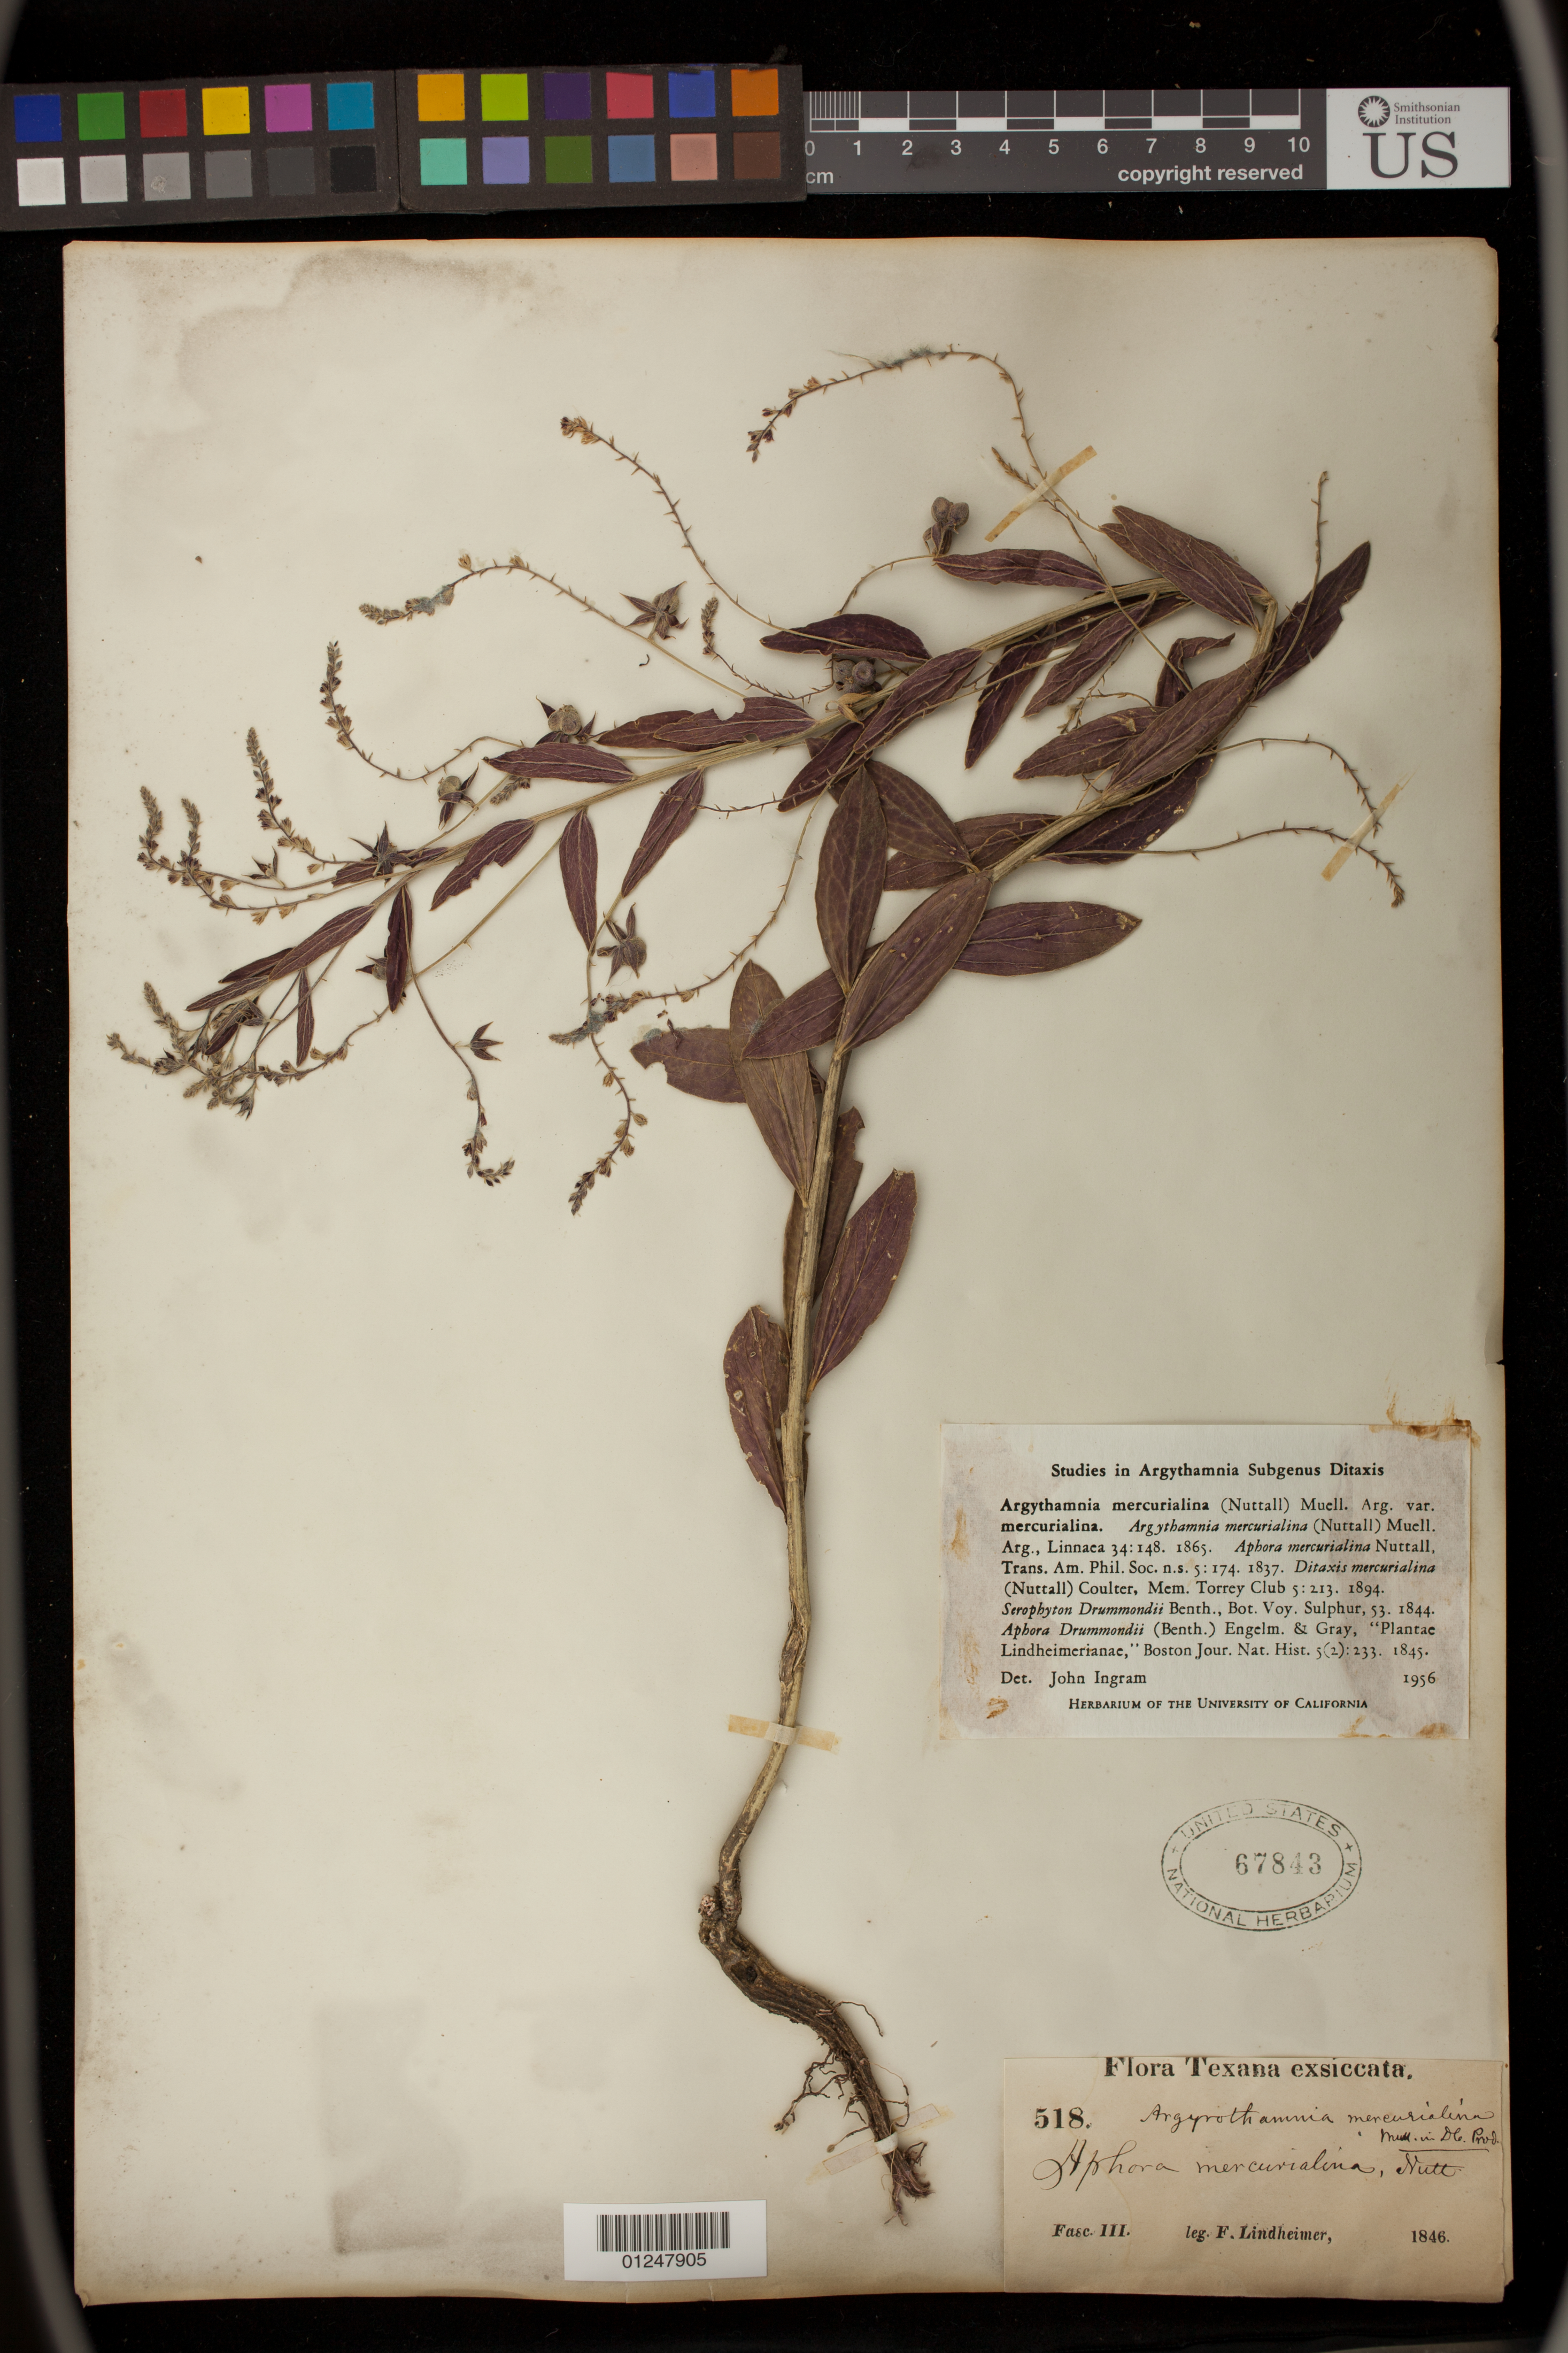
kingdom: Plantae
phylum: Tracheophyta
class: Magnoliopsida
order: Malpighiales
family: Euphorbiaceae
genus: Argythamnia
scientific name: Argythamnia mercurialina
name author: (Nutt.) Müll. Arg.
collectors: F. Lindheimer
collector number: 518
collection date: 1846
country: United States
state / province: Texas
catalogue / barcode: US 67843